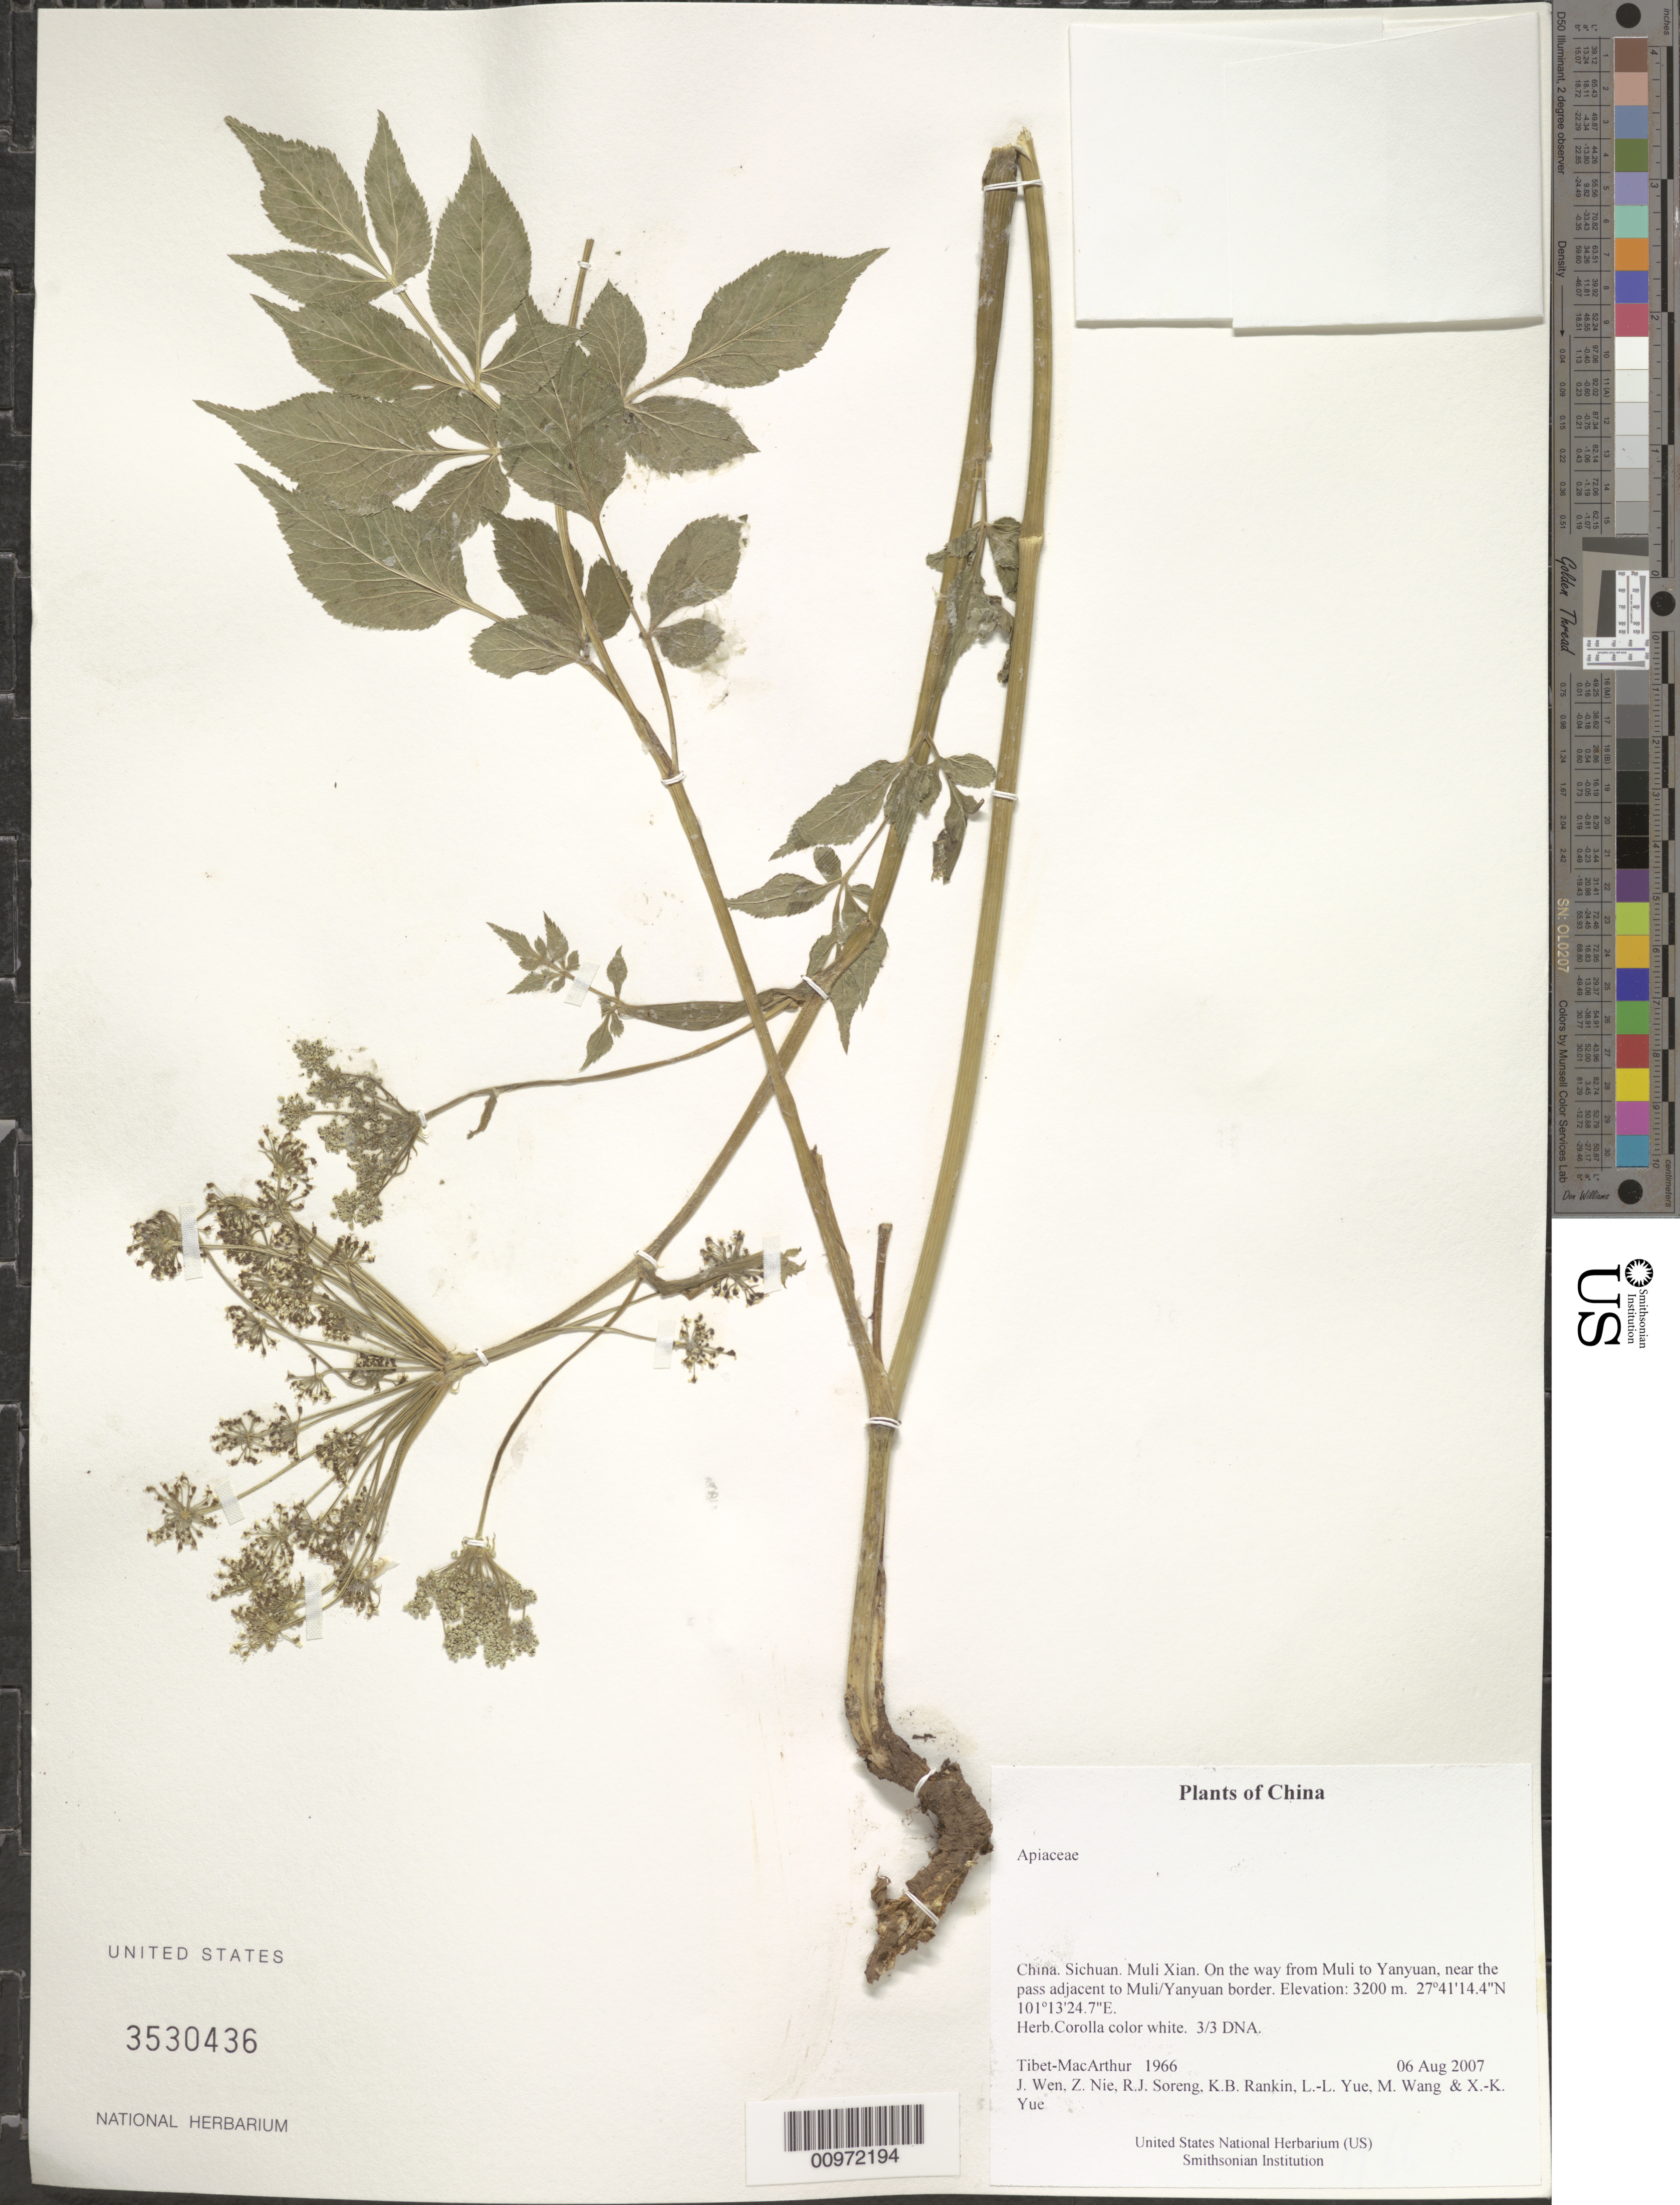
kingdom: Plantae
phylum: Tracheophyta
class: Magnoliopsida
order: Apiales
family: Apiaceae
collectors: Tibet-MacArthur, J. Wen, Z. Nie, R. J. Soreng, K. Rankin, L. Yue, M. Wang & X. Yue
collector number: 1966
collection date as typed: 06 Aug 2007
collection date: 2007-08-06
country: China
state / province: Sichuan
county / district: Muli Xian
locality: On the way from Muli to Yanyuan, near the pass adjacent to Muli/Yanyuan border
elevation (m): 3200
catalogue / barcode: US 3530436